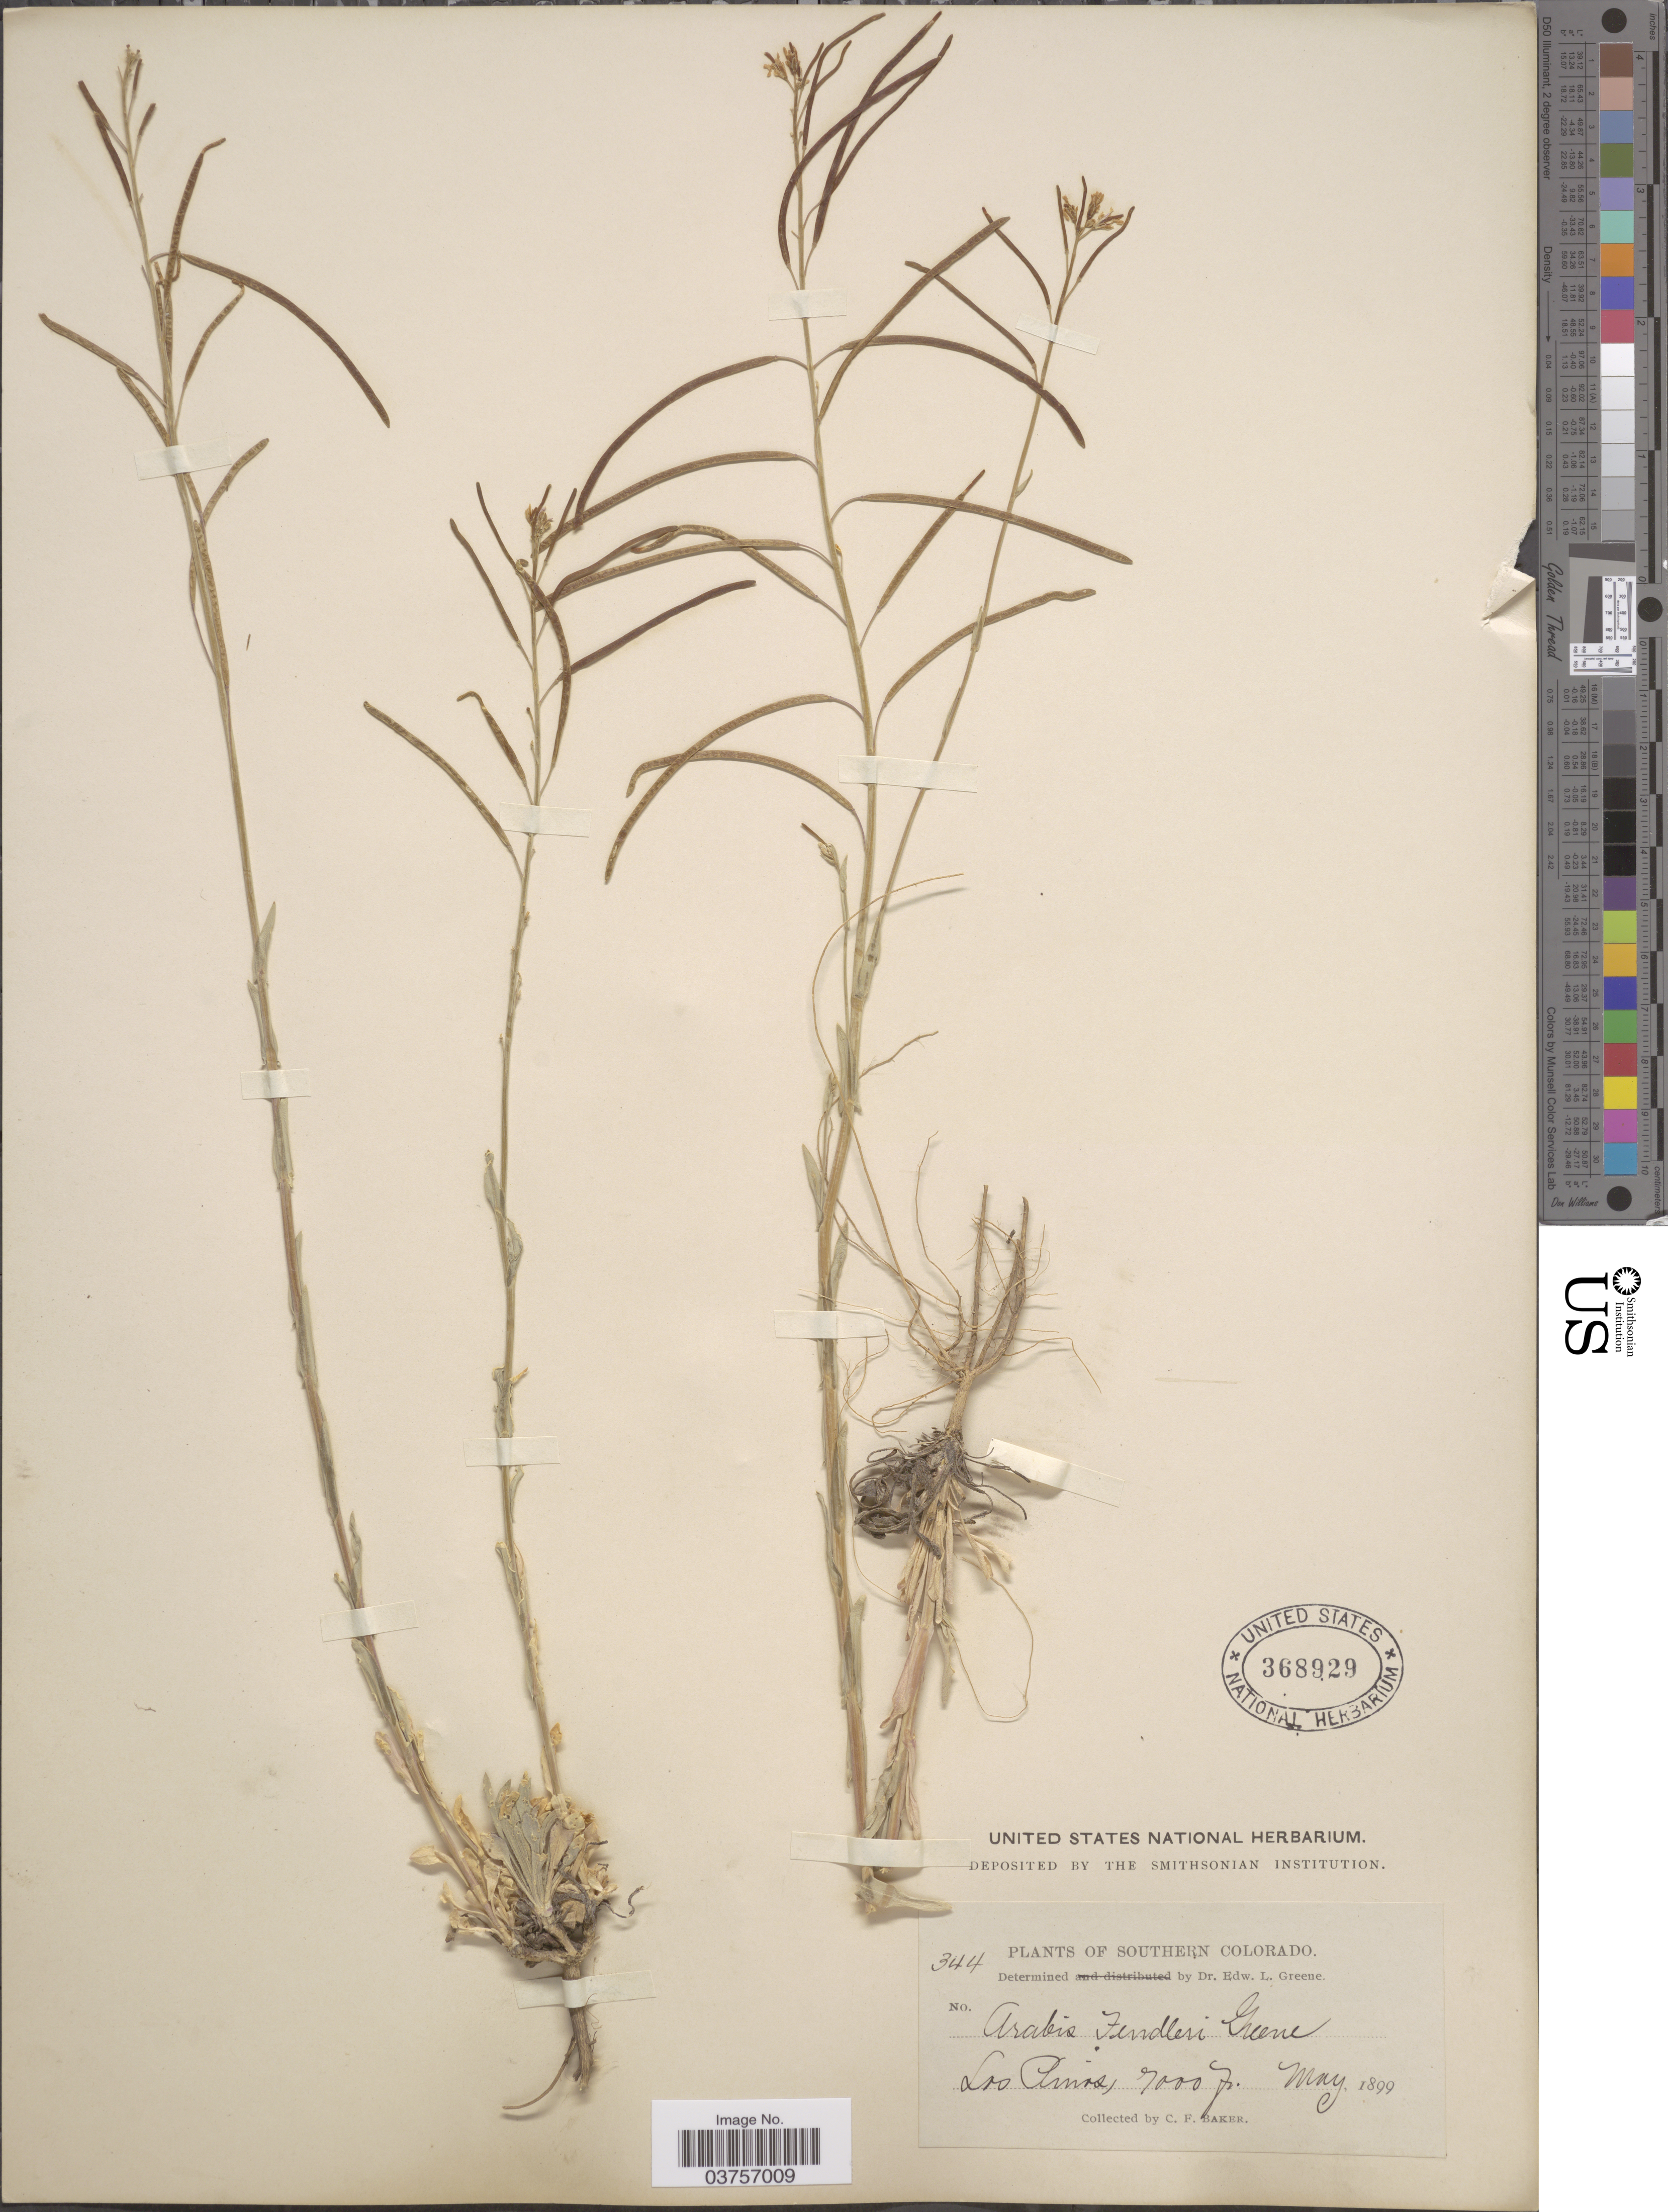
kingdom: Plantae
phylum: Tracheophyta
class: Magnoliopsida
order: Brassicales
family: Brassicaceae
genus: Arabis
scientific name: Arabis fendleri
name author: (S. Watson) Greene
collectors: C. F. Baker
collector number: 344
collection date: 1899-05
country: United States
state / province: Colorado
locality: Southern Colorado. Los Pinos.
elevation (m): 2134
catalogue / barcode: US 368929